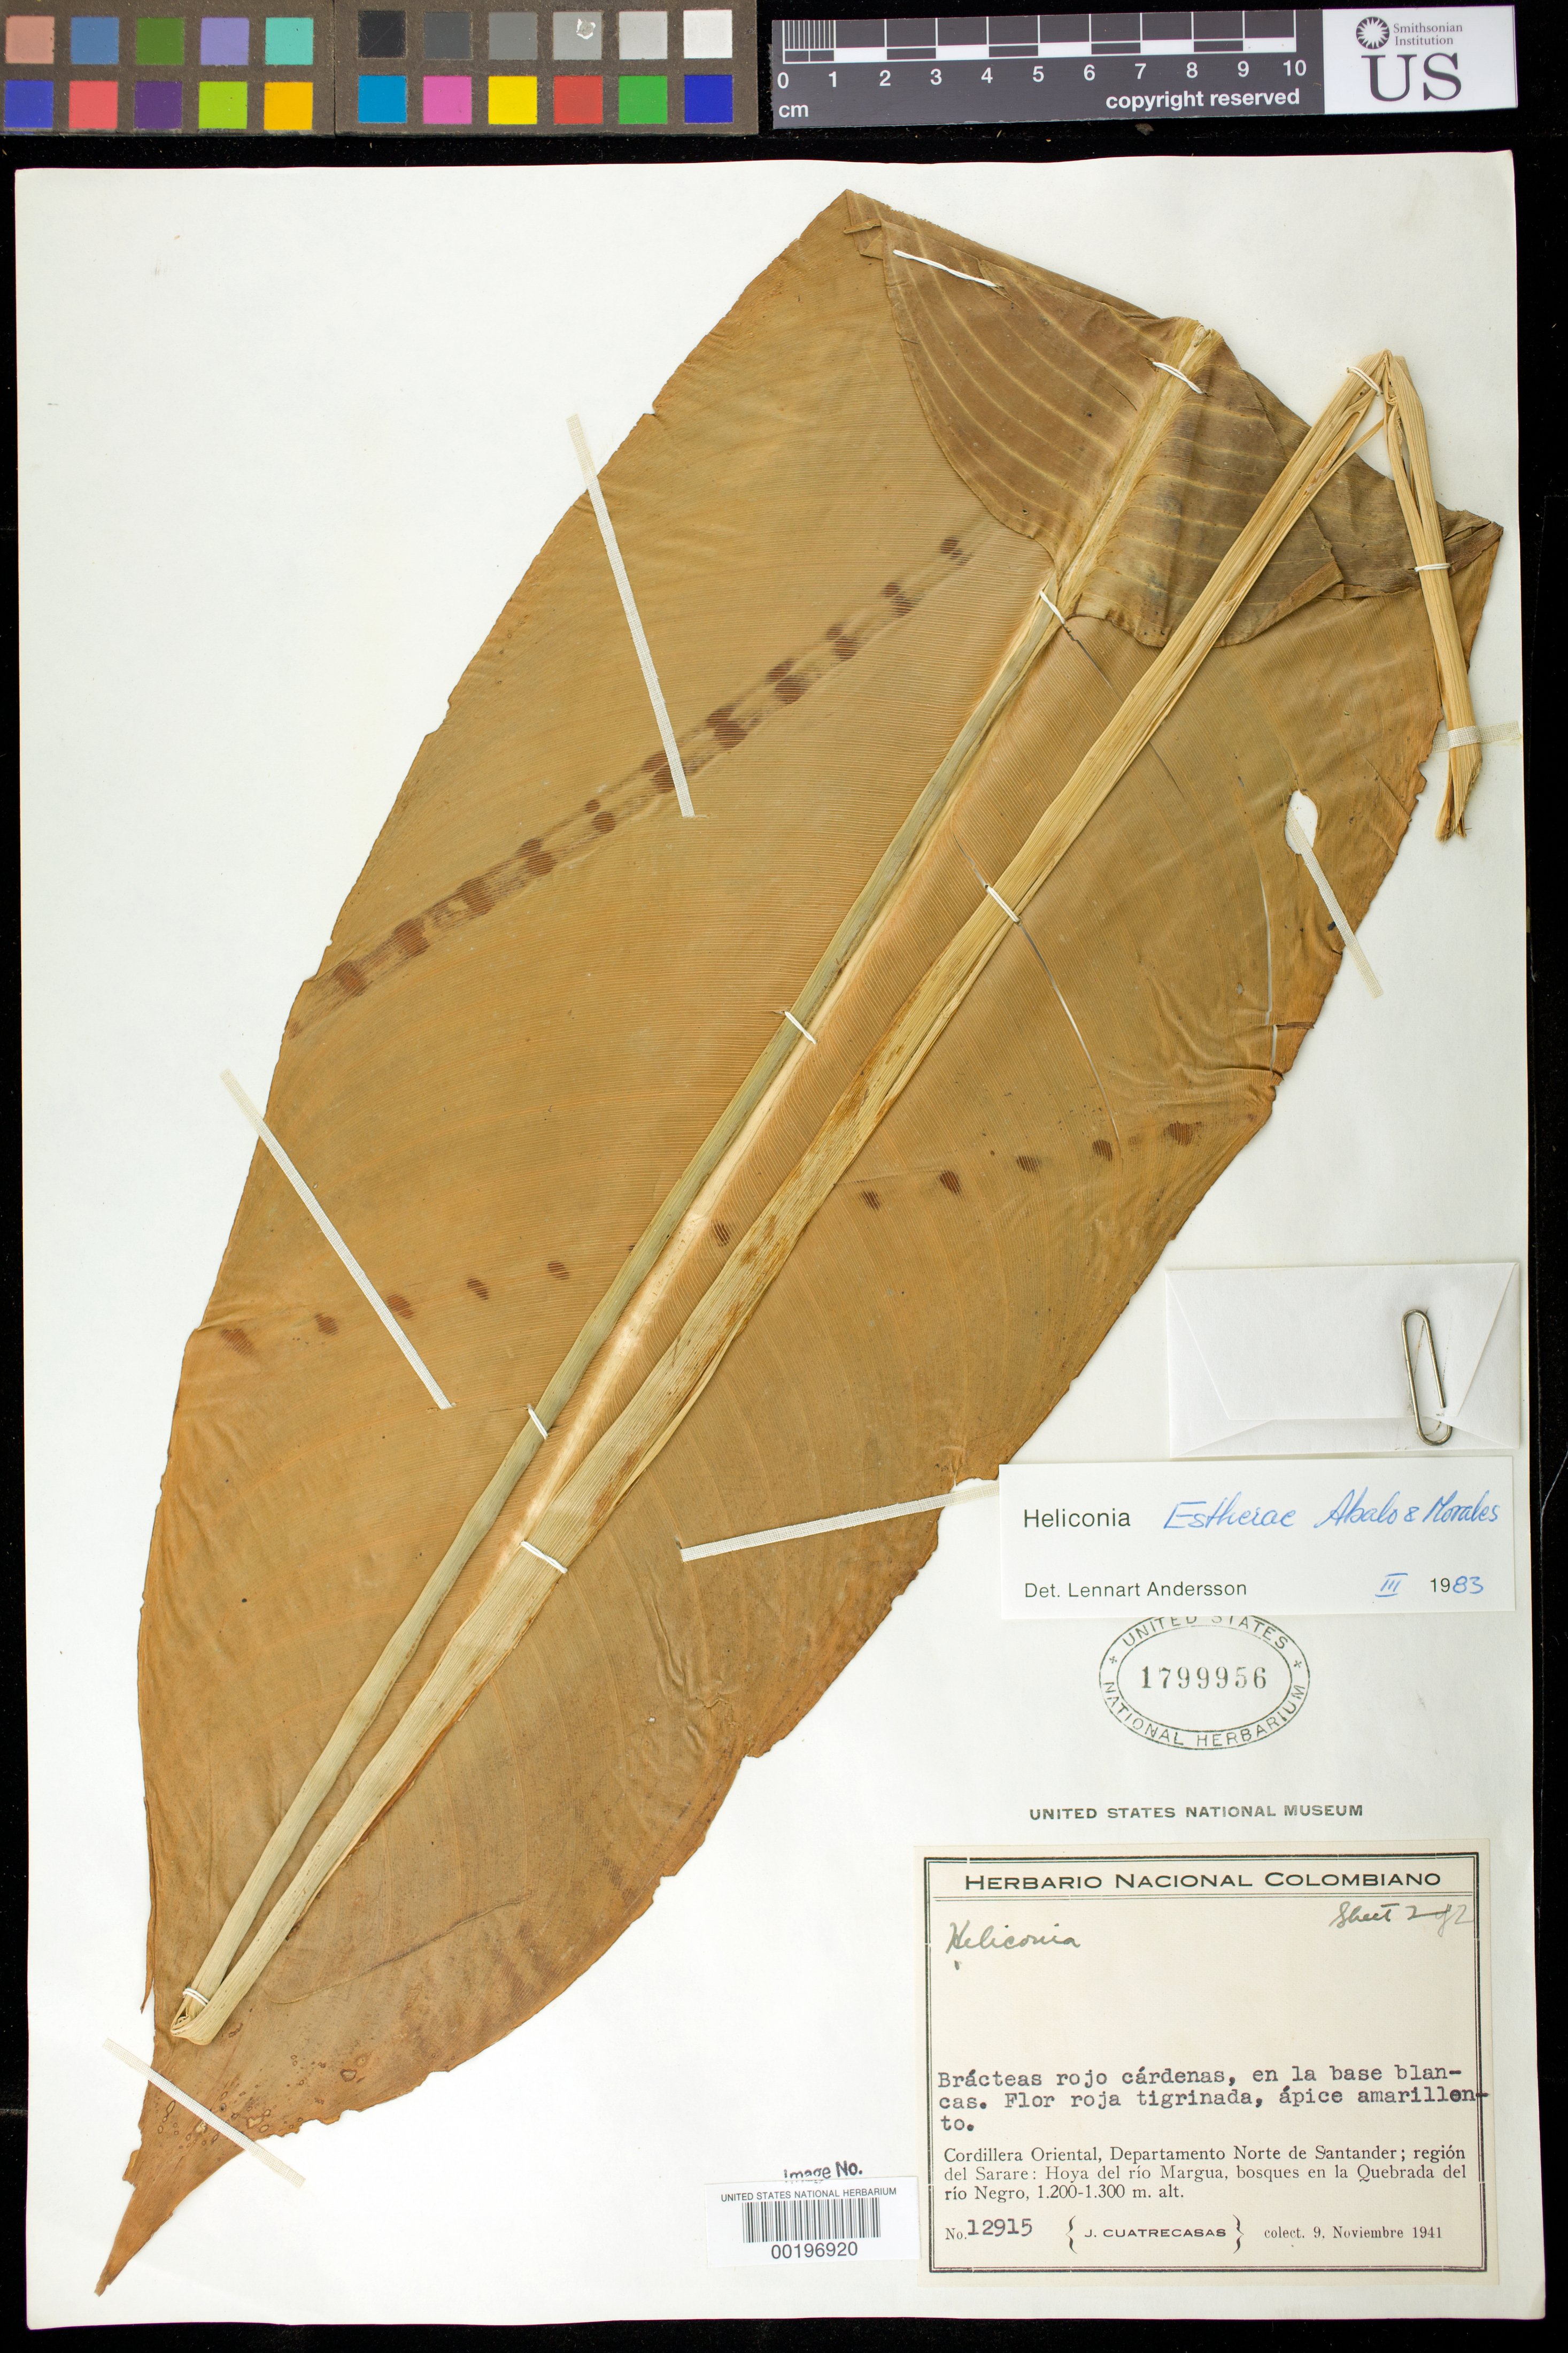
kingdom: Plantae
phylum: Tracheophyta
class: Liliopsida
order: Zingiberales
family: Heliconiaceae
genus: Heliconia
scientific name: Heliconia estheri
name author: Abalo & G. Morales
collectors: J. Cuatrecasas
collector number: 12915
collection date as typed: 09 Nov 1941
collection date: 1941-11-09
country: Colombia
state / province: Norte de Santander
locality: Cordillera Oriental, Departamento Norte de Santander; región del Sarare: Hoya del río Margua, bosques en la Quebrada río Negro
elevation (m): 1200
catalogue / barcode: US 1799956